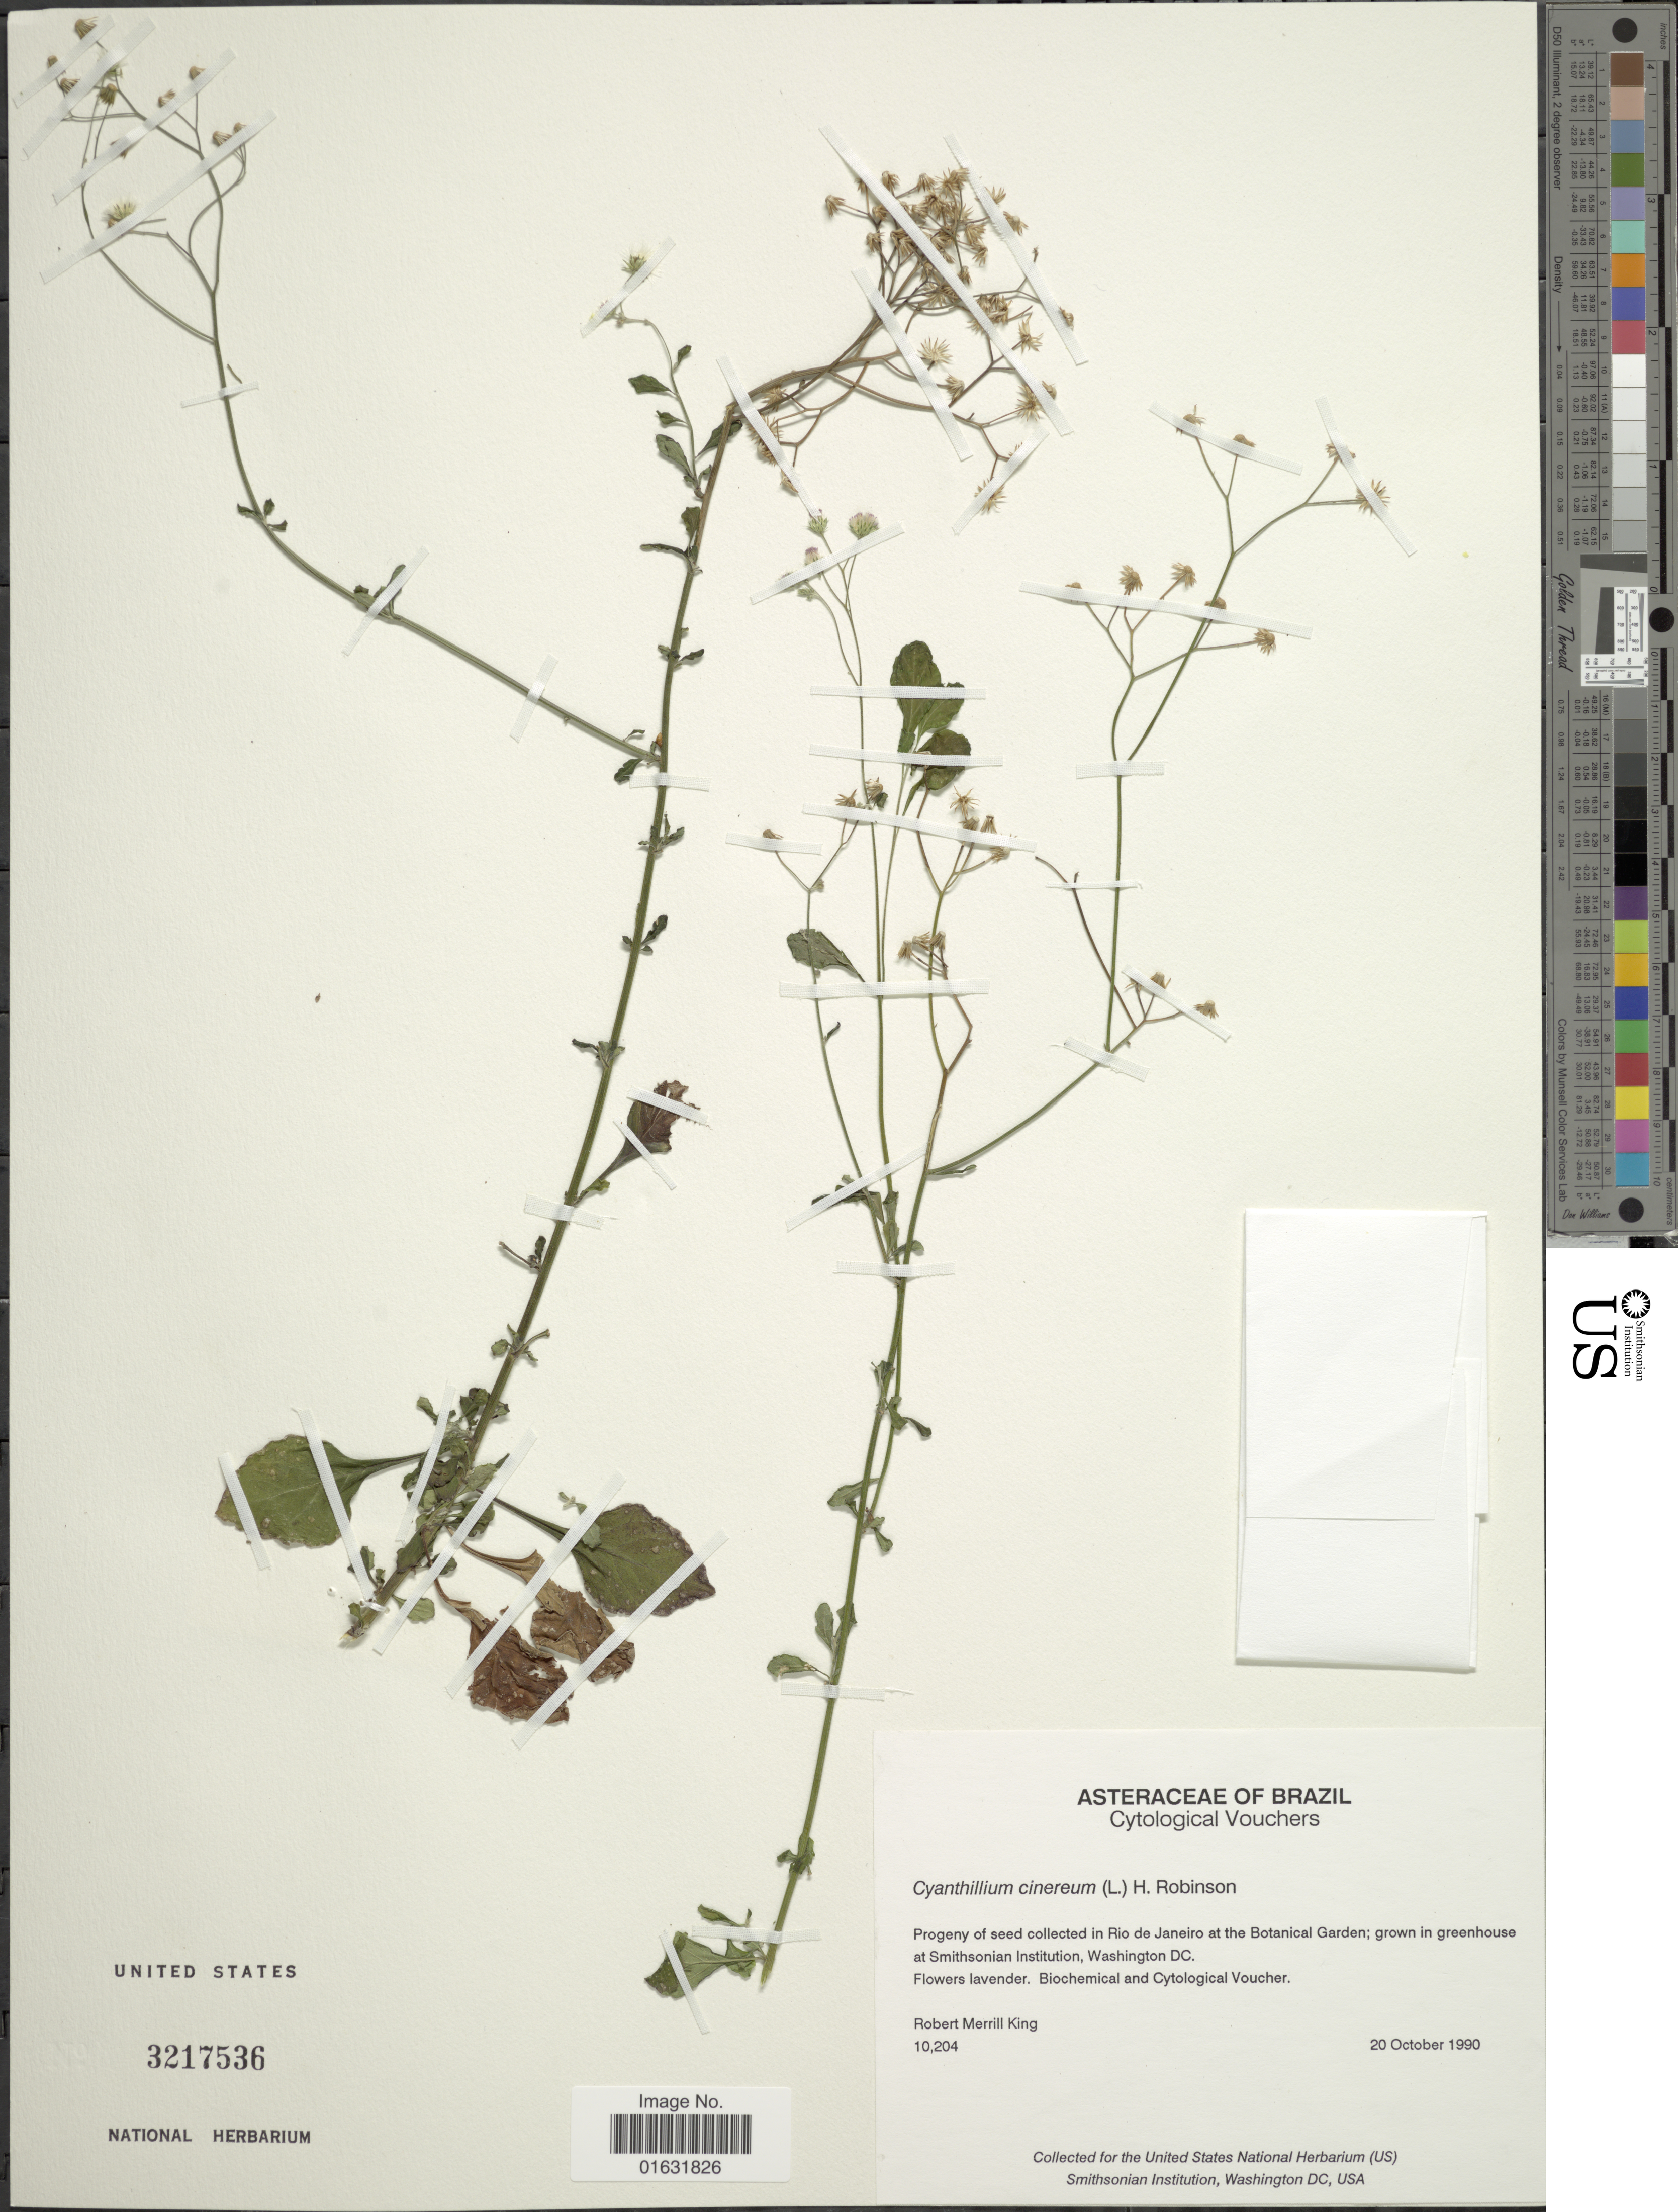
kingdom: Plantae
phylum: Tracheophyta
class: Magnoliopsida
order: Asterales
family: Asteraceae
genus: Cyanthillium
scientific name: Cyanthillium cinereum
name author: (L.) H. Rob.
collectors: R. M. King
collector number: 10204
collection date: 1990-10-20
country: United States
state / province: District of Columbia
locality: Grown in greenhouse at Smithsonian Instotution, Washington DC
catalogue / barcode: US 3217536